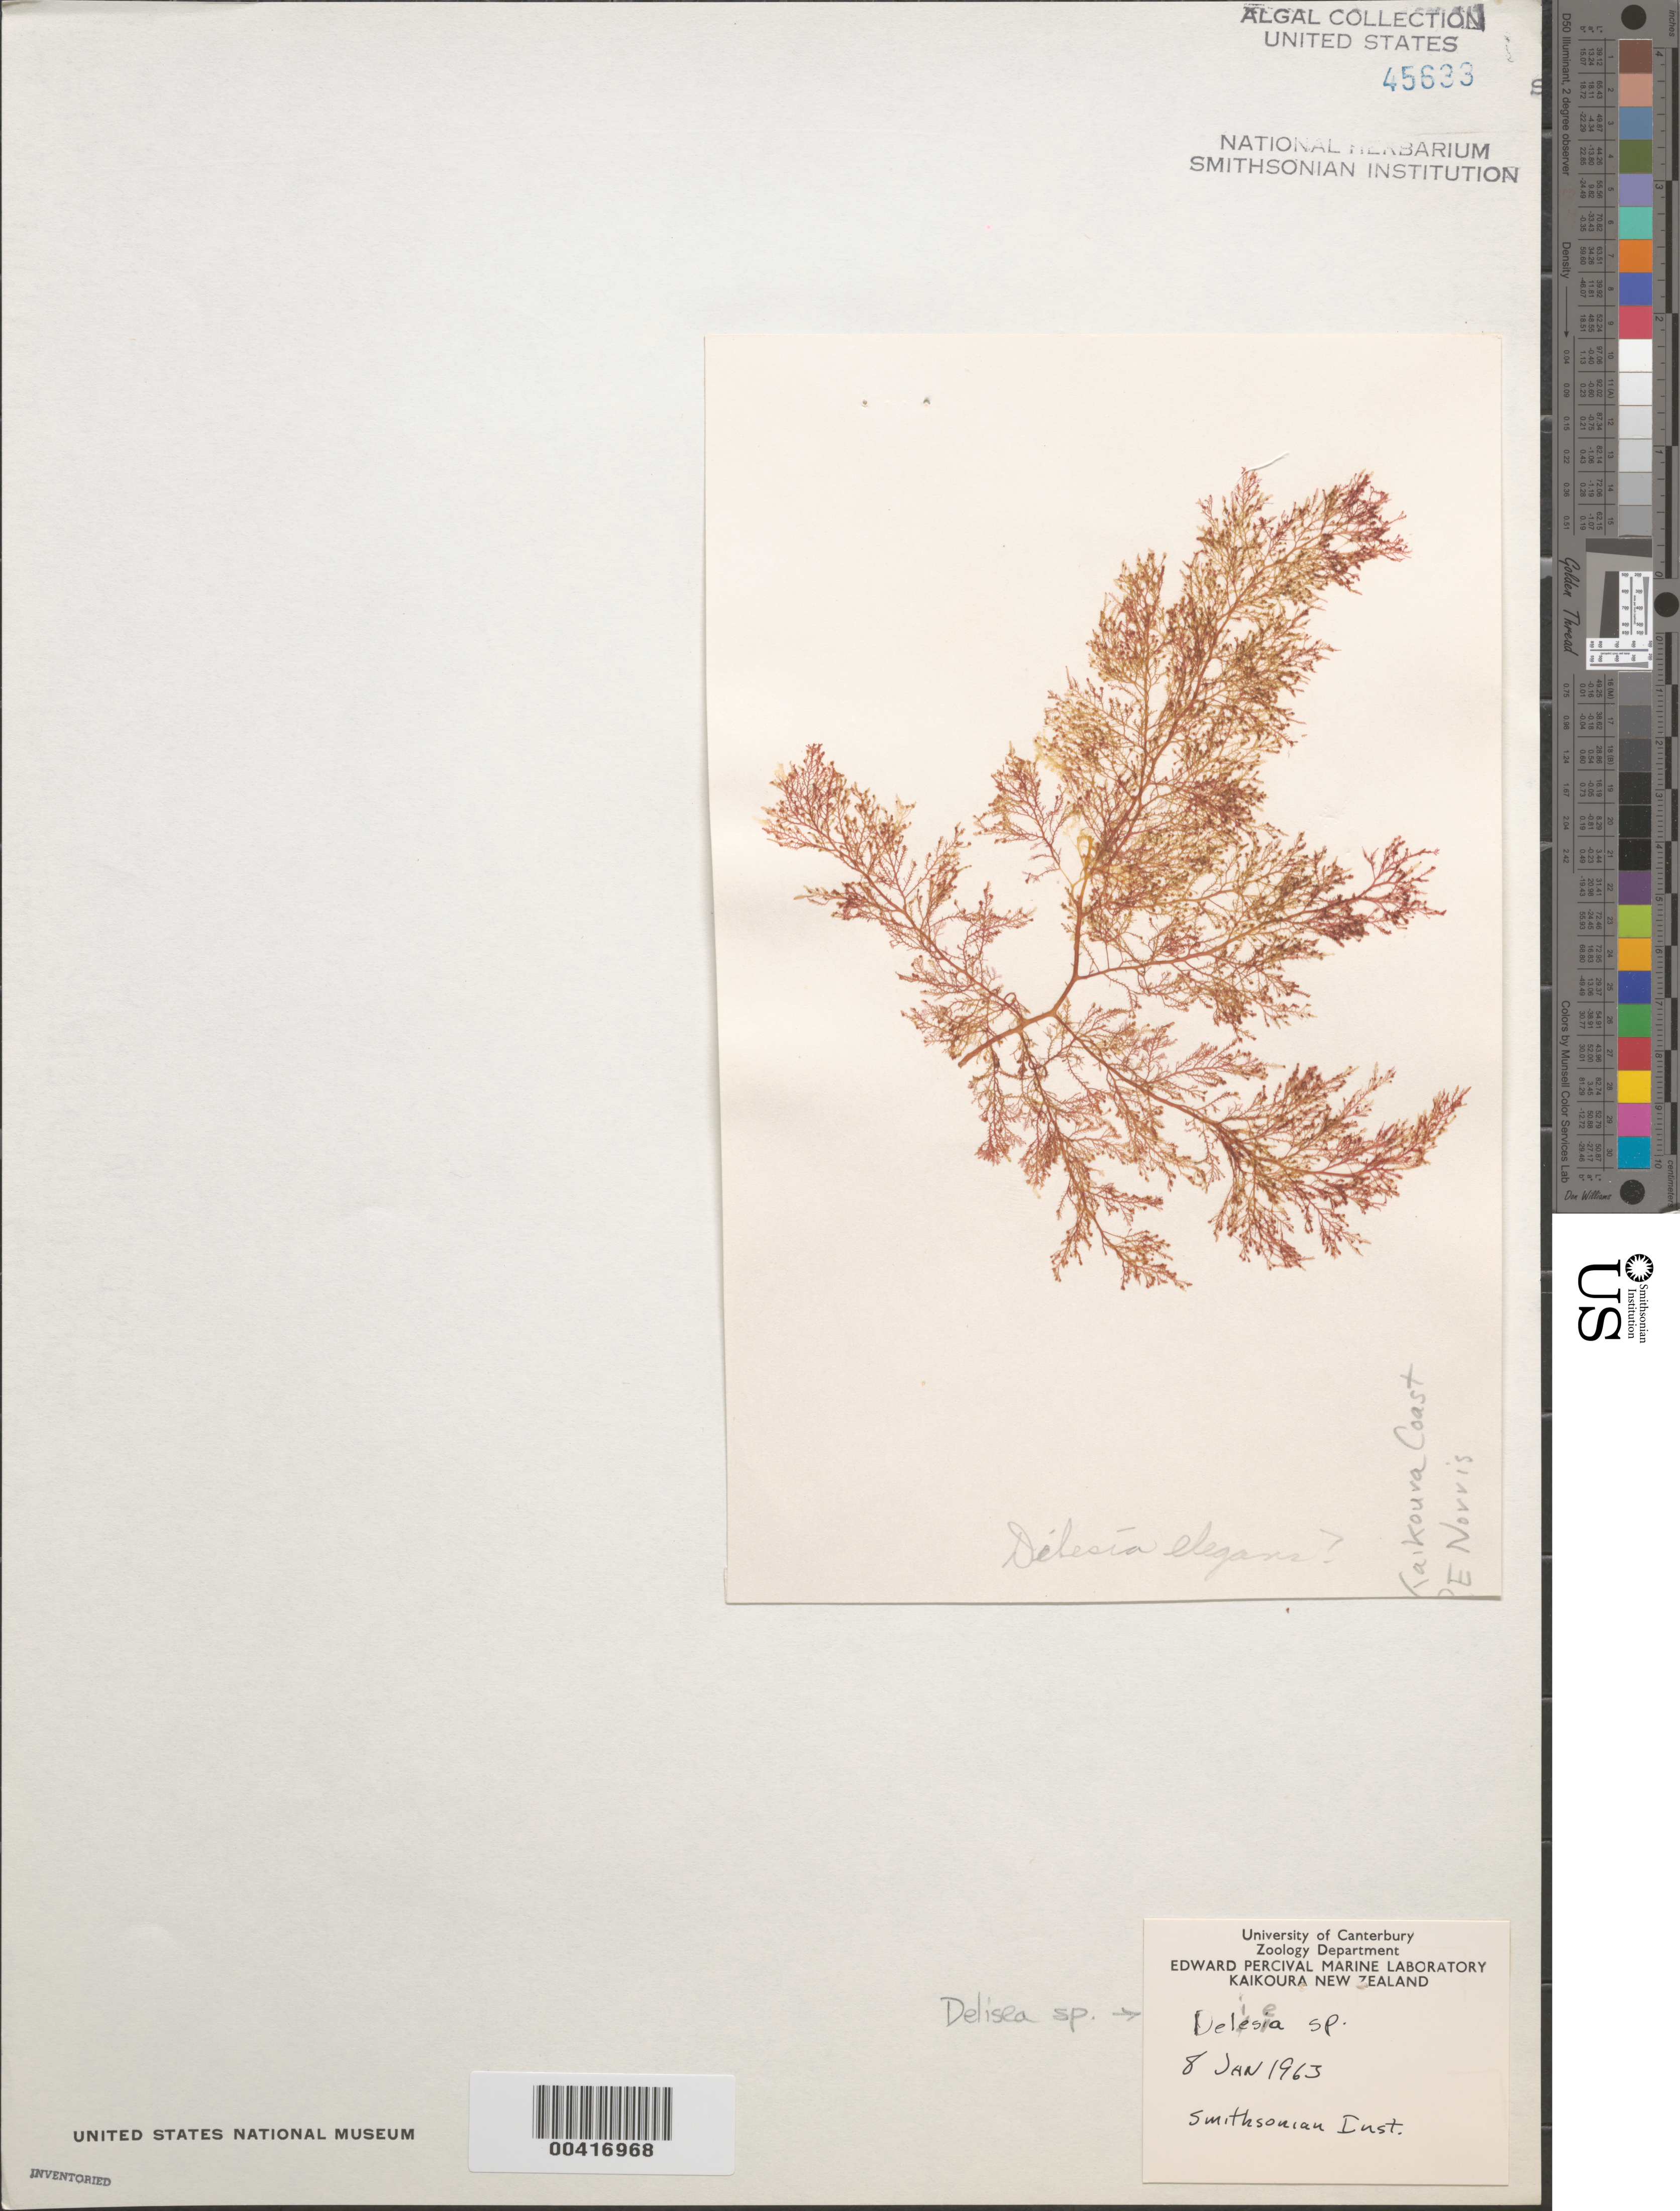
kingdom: Plantae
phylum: Rhodophyta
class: Florideophyceae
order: Bonnemaisoniales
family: Bonnemaisoniaceae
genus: Delisea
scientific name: Delisea sp.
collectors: R. E. Norris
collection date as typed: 08 Jan 1963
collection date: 1963-01-08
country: New Zealand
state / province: Canterbury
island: South Island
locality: Kie Kie-Kaikoura Coast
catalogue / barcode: US 45633